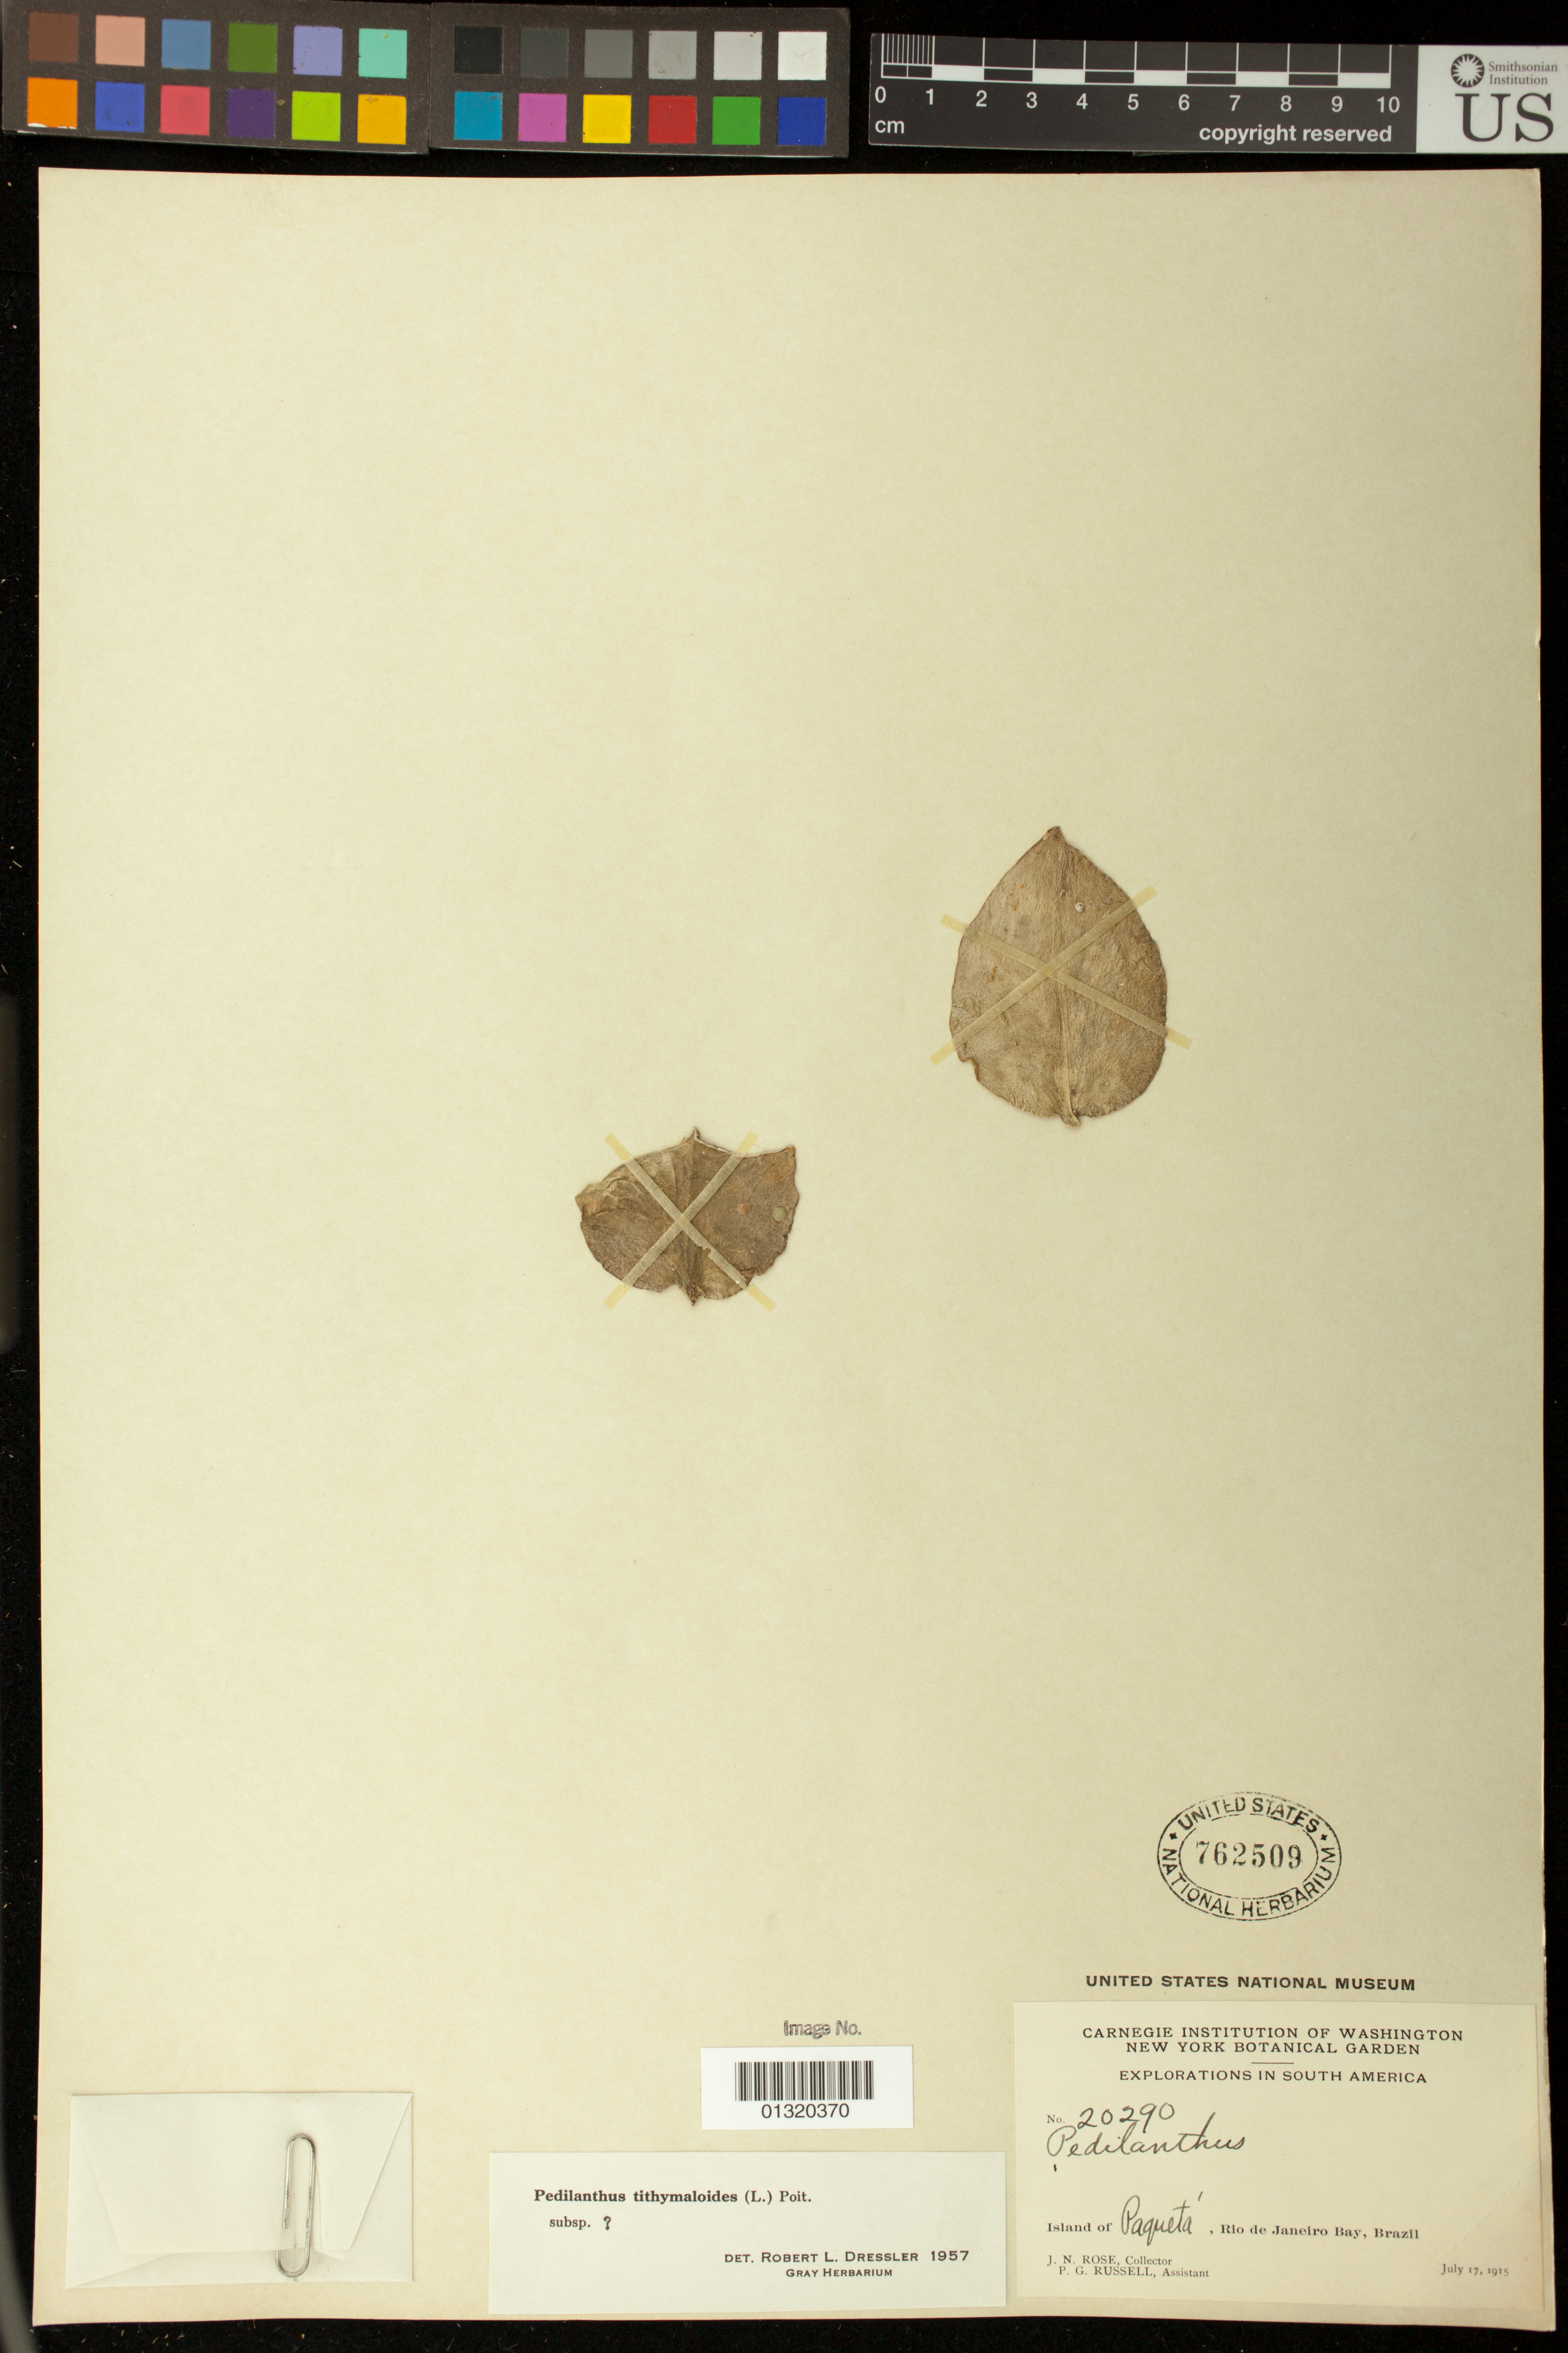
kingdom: Plantae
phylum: Tracheophyta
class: Magnoliopsida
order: Malpighiales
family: Euphorbiaceae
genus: Pedilanthus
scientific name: Pedilanthus tithymaloides subsp. tithymaloides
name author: (L.) Poit.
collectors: J. N. Rose & P. G. Russell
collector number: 20290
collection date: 1915-07-17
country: Brazil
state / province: Rio de Janeiro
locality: Island of Paqueta, Rio de Janeiro Bay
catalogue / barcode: US 762509